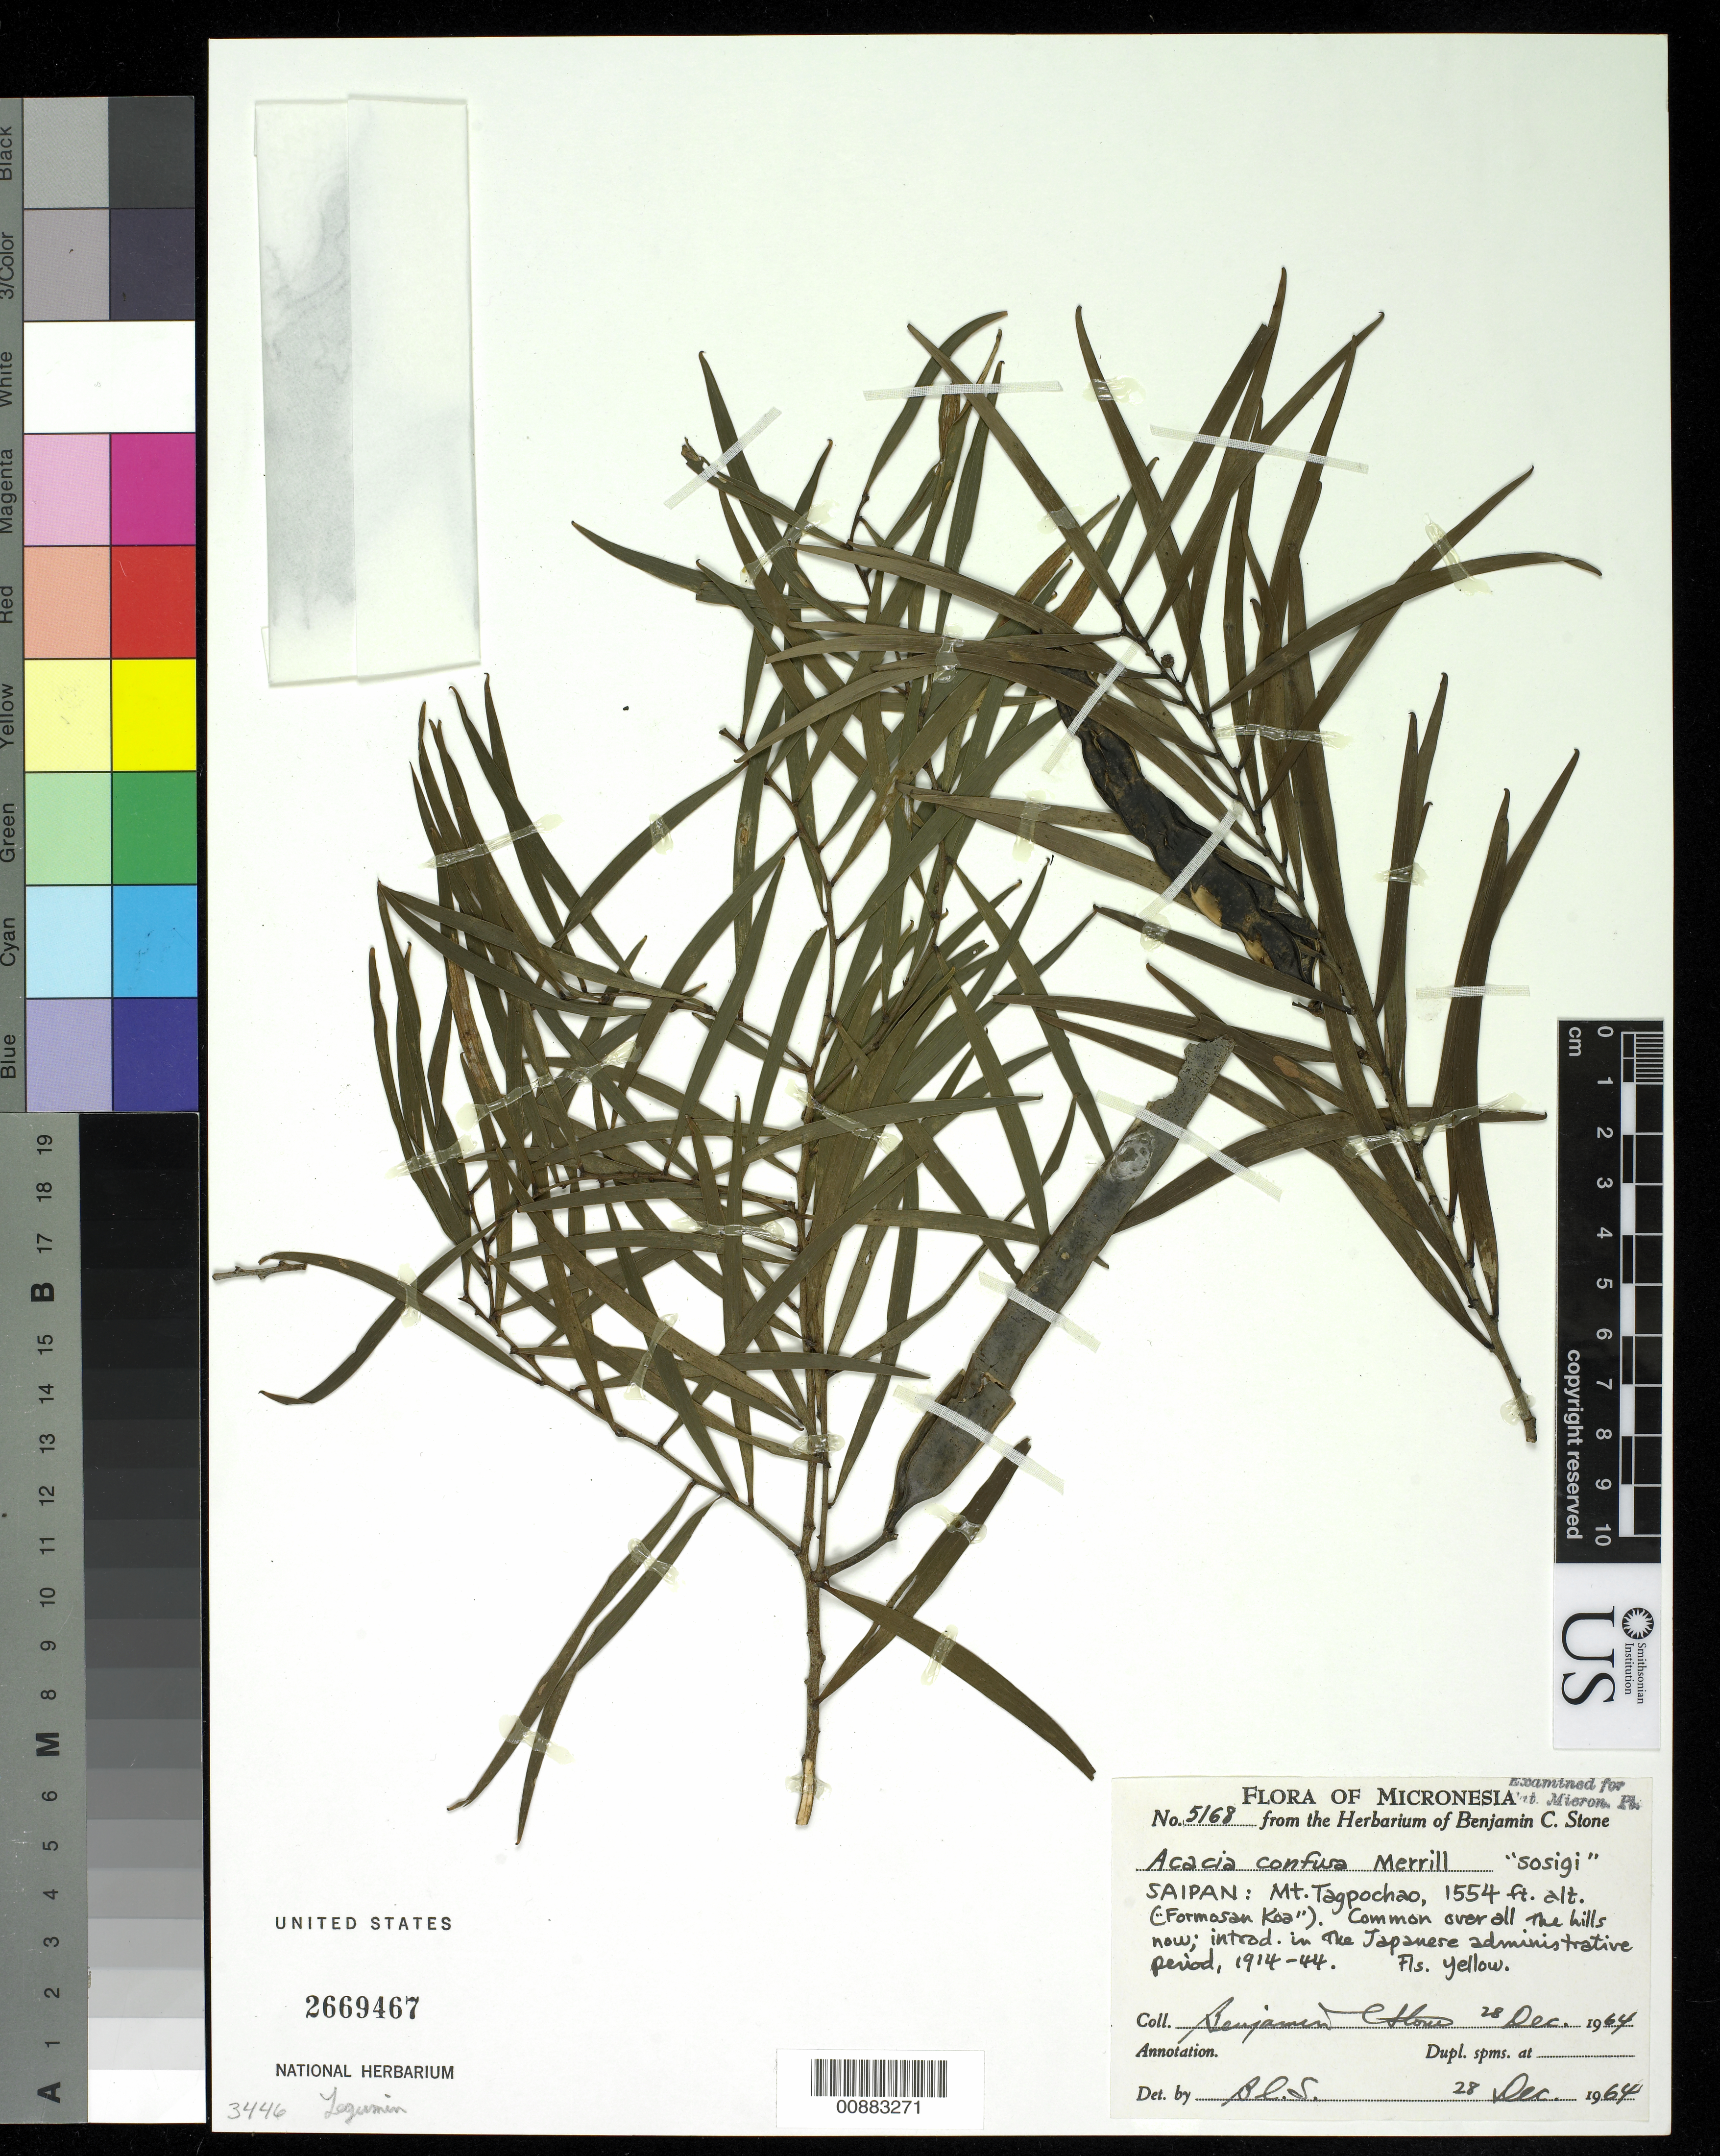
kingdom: Plantae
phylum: Tracheophyta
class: Magnoliopsida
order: Fabales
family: Fabaceae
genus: Acacia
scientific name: Acacia confusa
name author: Merr.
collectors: B. C. Stone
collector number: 5168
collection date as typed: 28 Dec 1964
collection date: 1964-12-28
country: Northern Mariana Islands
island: Saipan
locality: Mt. Tagpochao.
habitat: Common over all the hills now; introd. In the Japanese administrative period, 1914-1944.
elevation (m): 474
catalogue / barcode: US 2669467